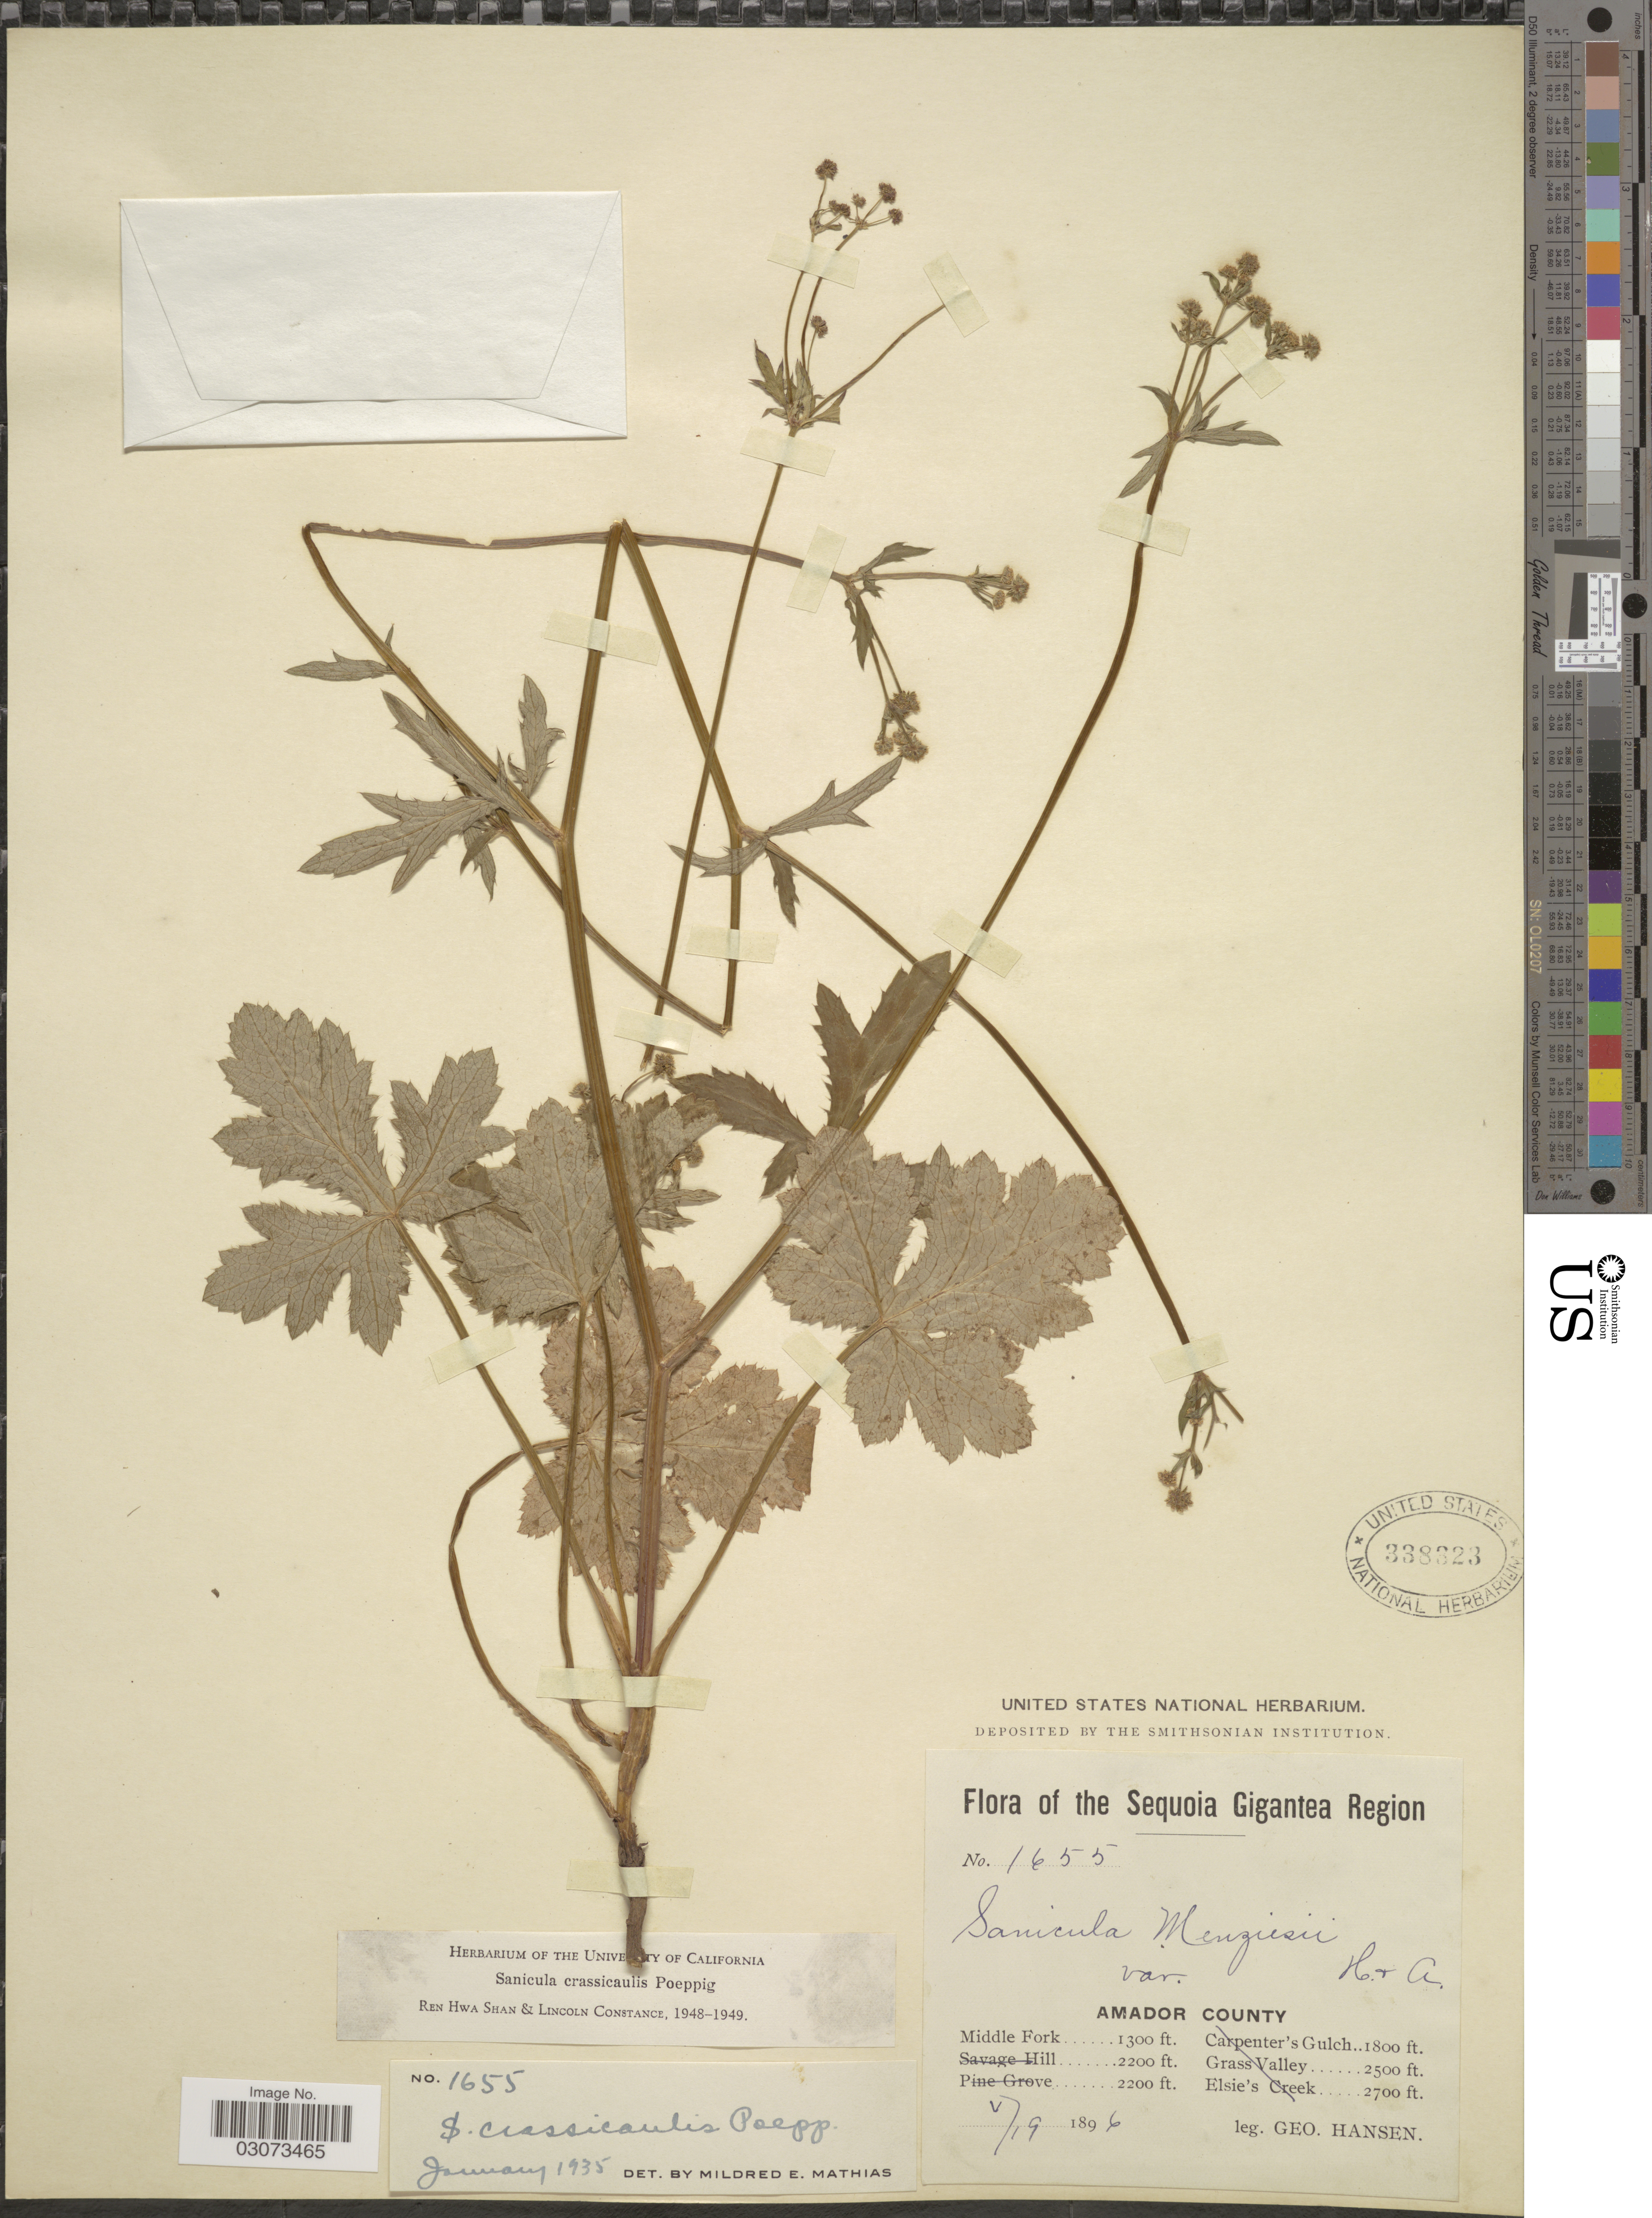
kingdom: Plantae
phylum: Tracheophyta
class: Magnoliopsida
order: Apiales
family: Apiaceae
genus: Sanicula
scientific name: Sanicula crassicaulis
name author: Poepp. ex DC.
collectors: G. Hansen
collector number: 1655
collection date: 1896-05-19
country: United States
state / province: California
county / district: Amador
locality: Sequoia Gigantea Region. Amador County. Middle Fork.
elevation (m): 396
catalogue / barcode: US 338323